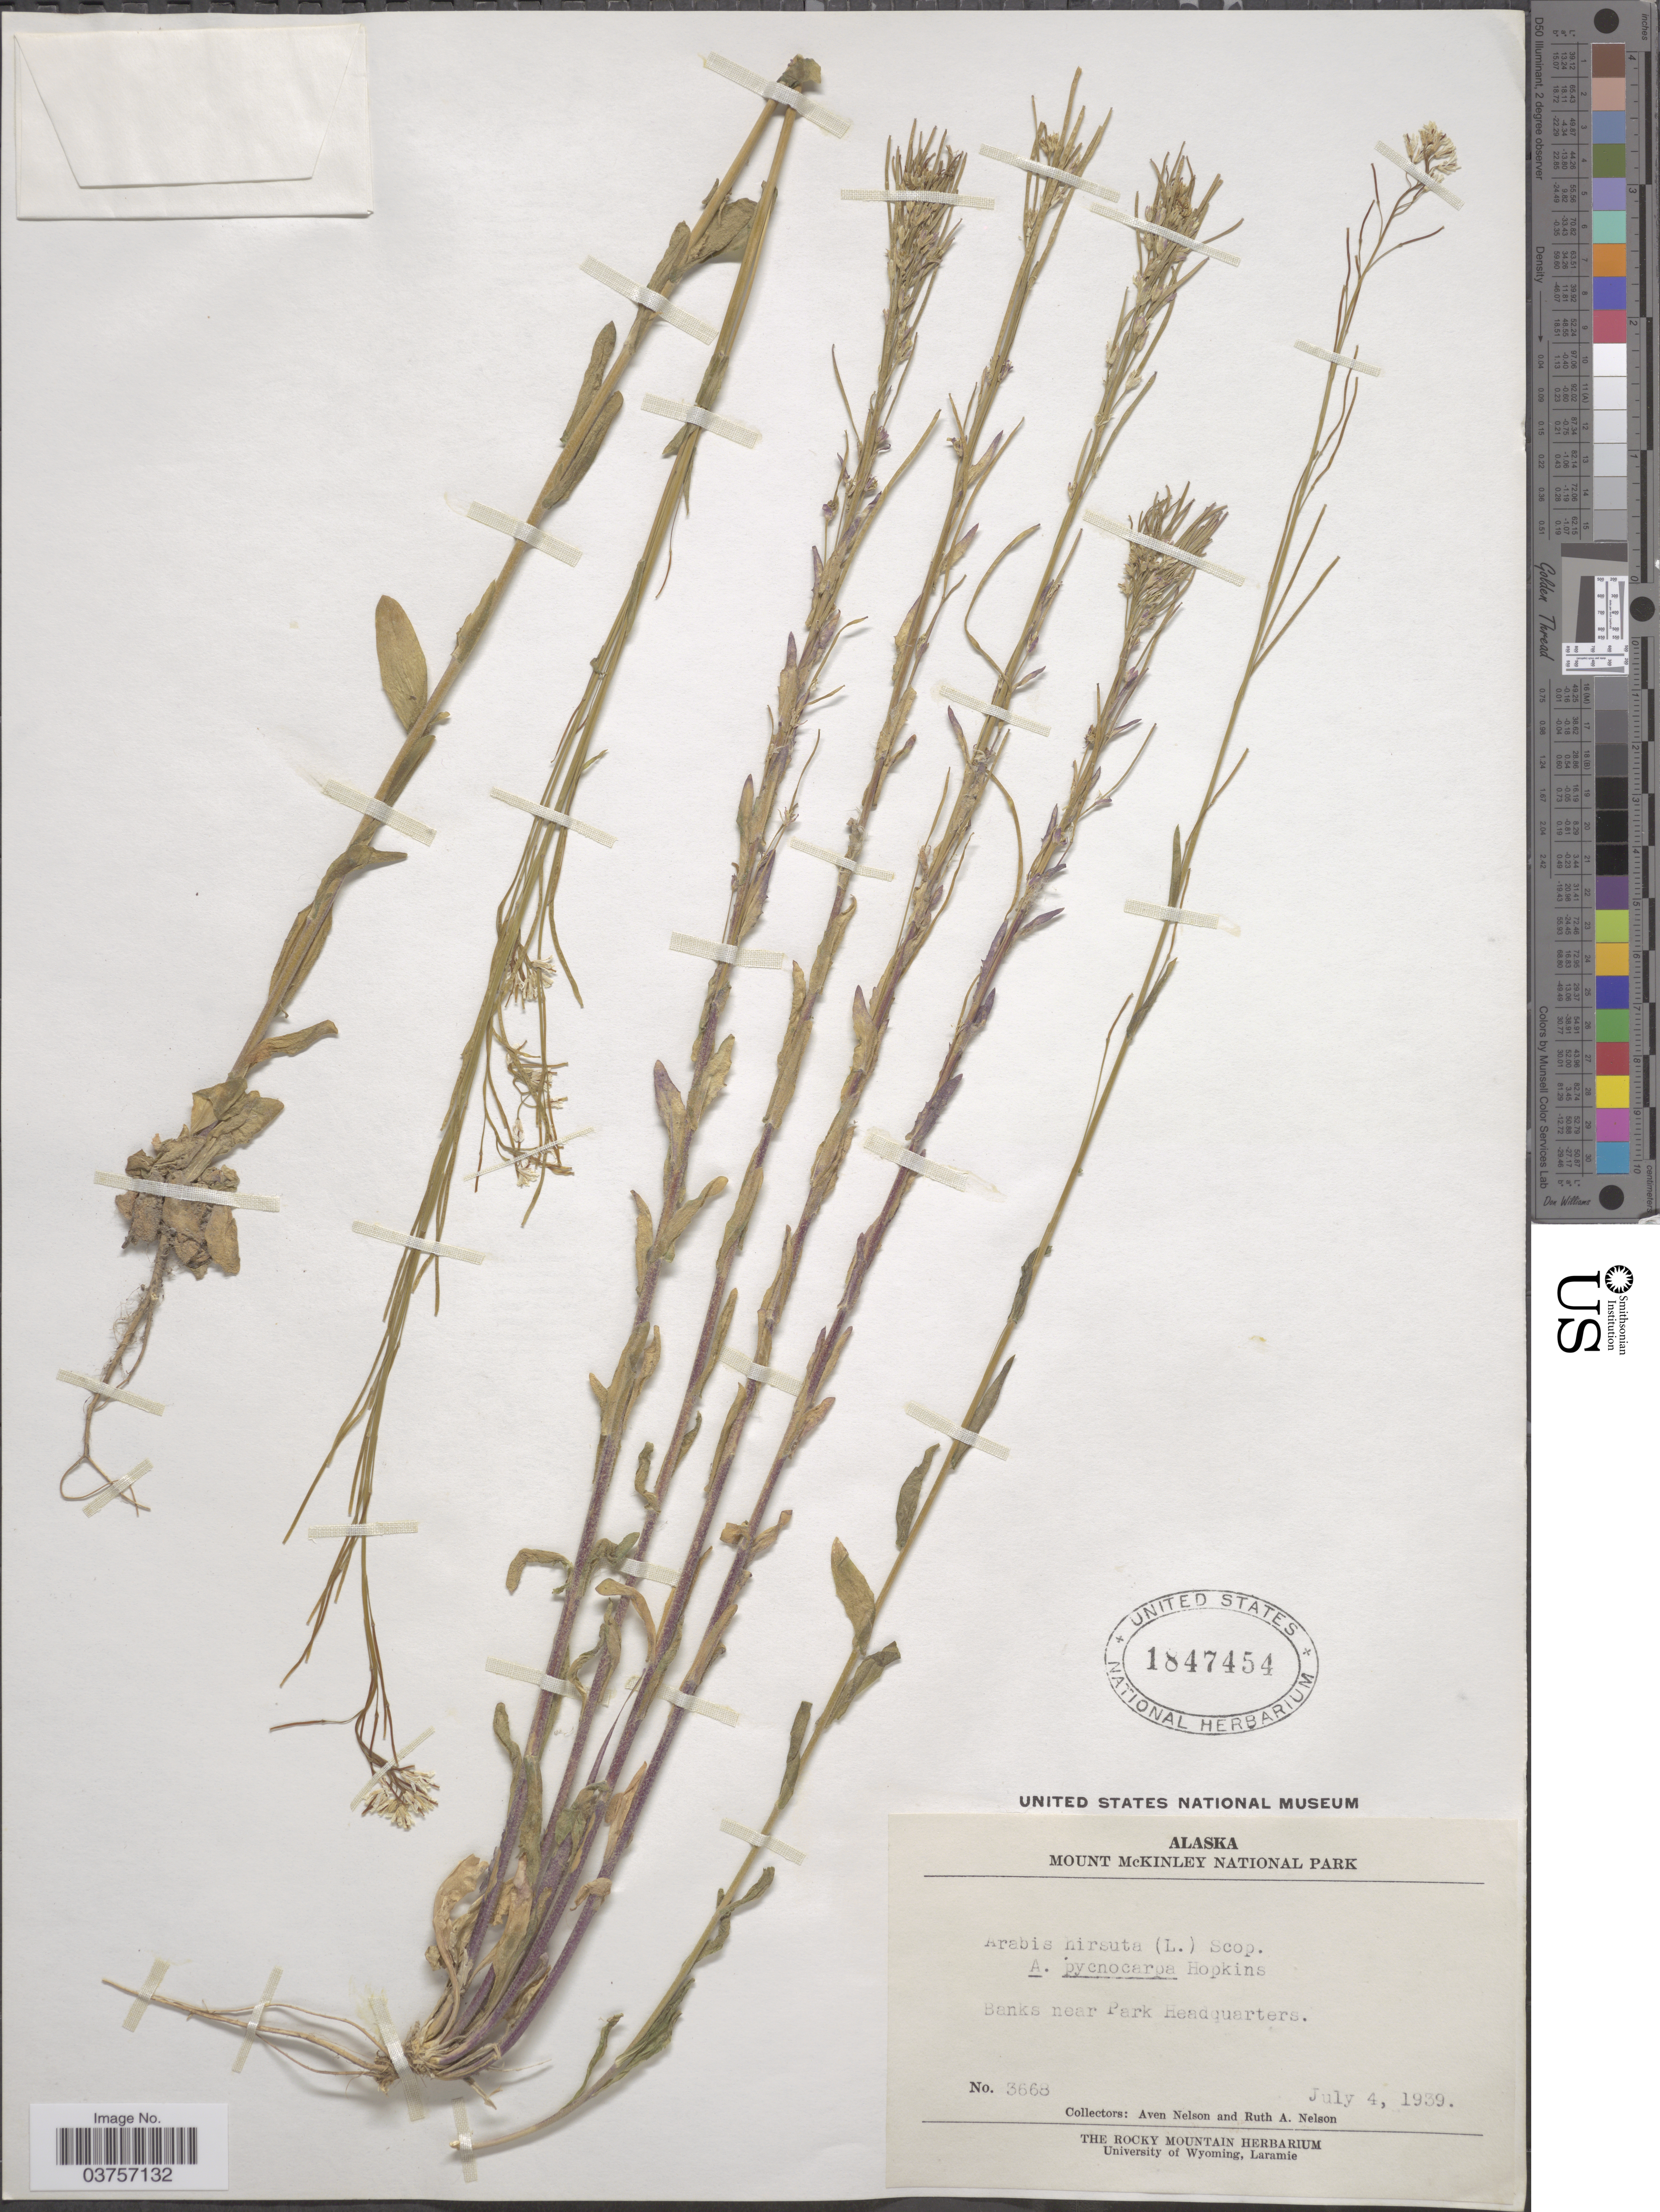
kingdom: Plantae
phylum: Tracheophyta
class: Magnoliopsida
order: Brassicales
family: Brassicaceae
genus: Arabis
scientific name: Arabis hirsuta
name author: (L.) Scop.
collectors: A. Nelson & R. A. Nelson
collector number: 3668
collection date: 1939-07-04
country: United States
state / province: Alaska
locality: Mount McKinley National Park. Banks near Park Headquarters.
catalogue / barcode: US 1847454